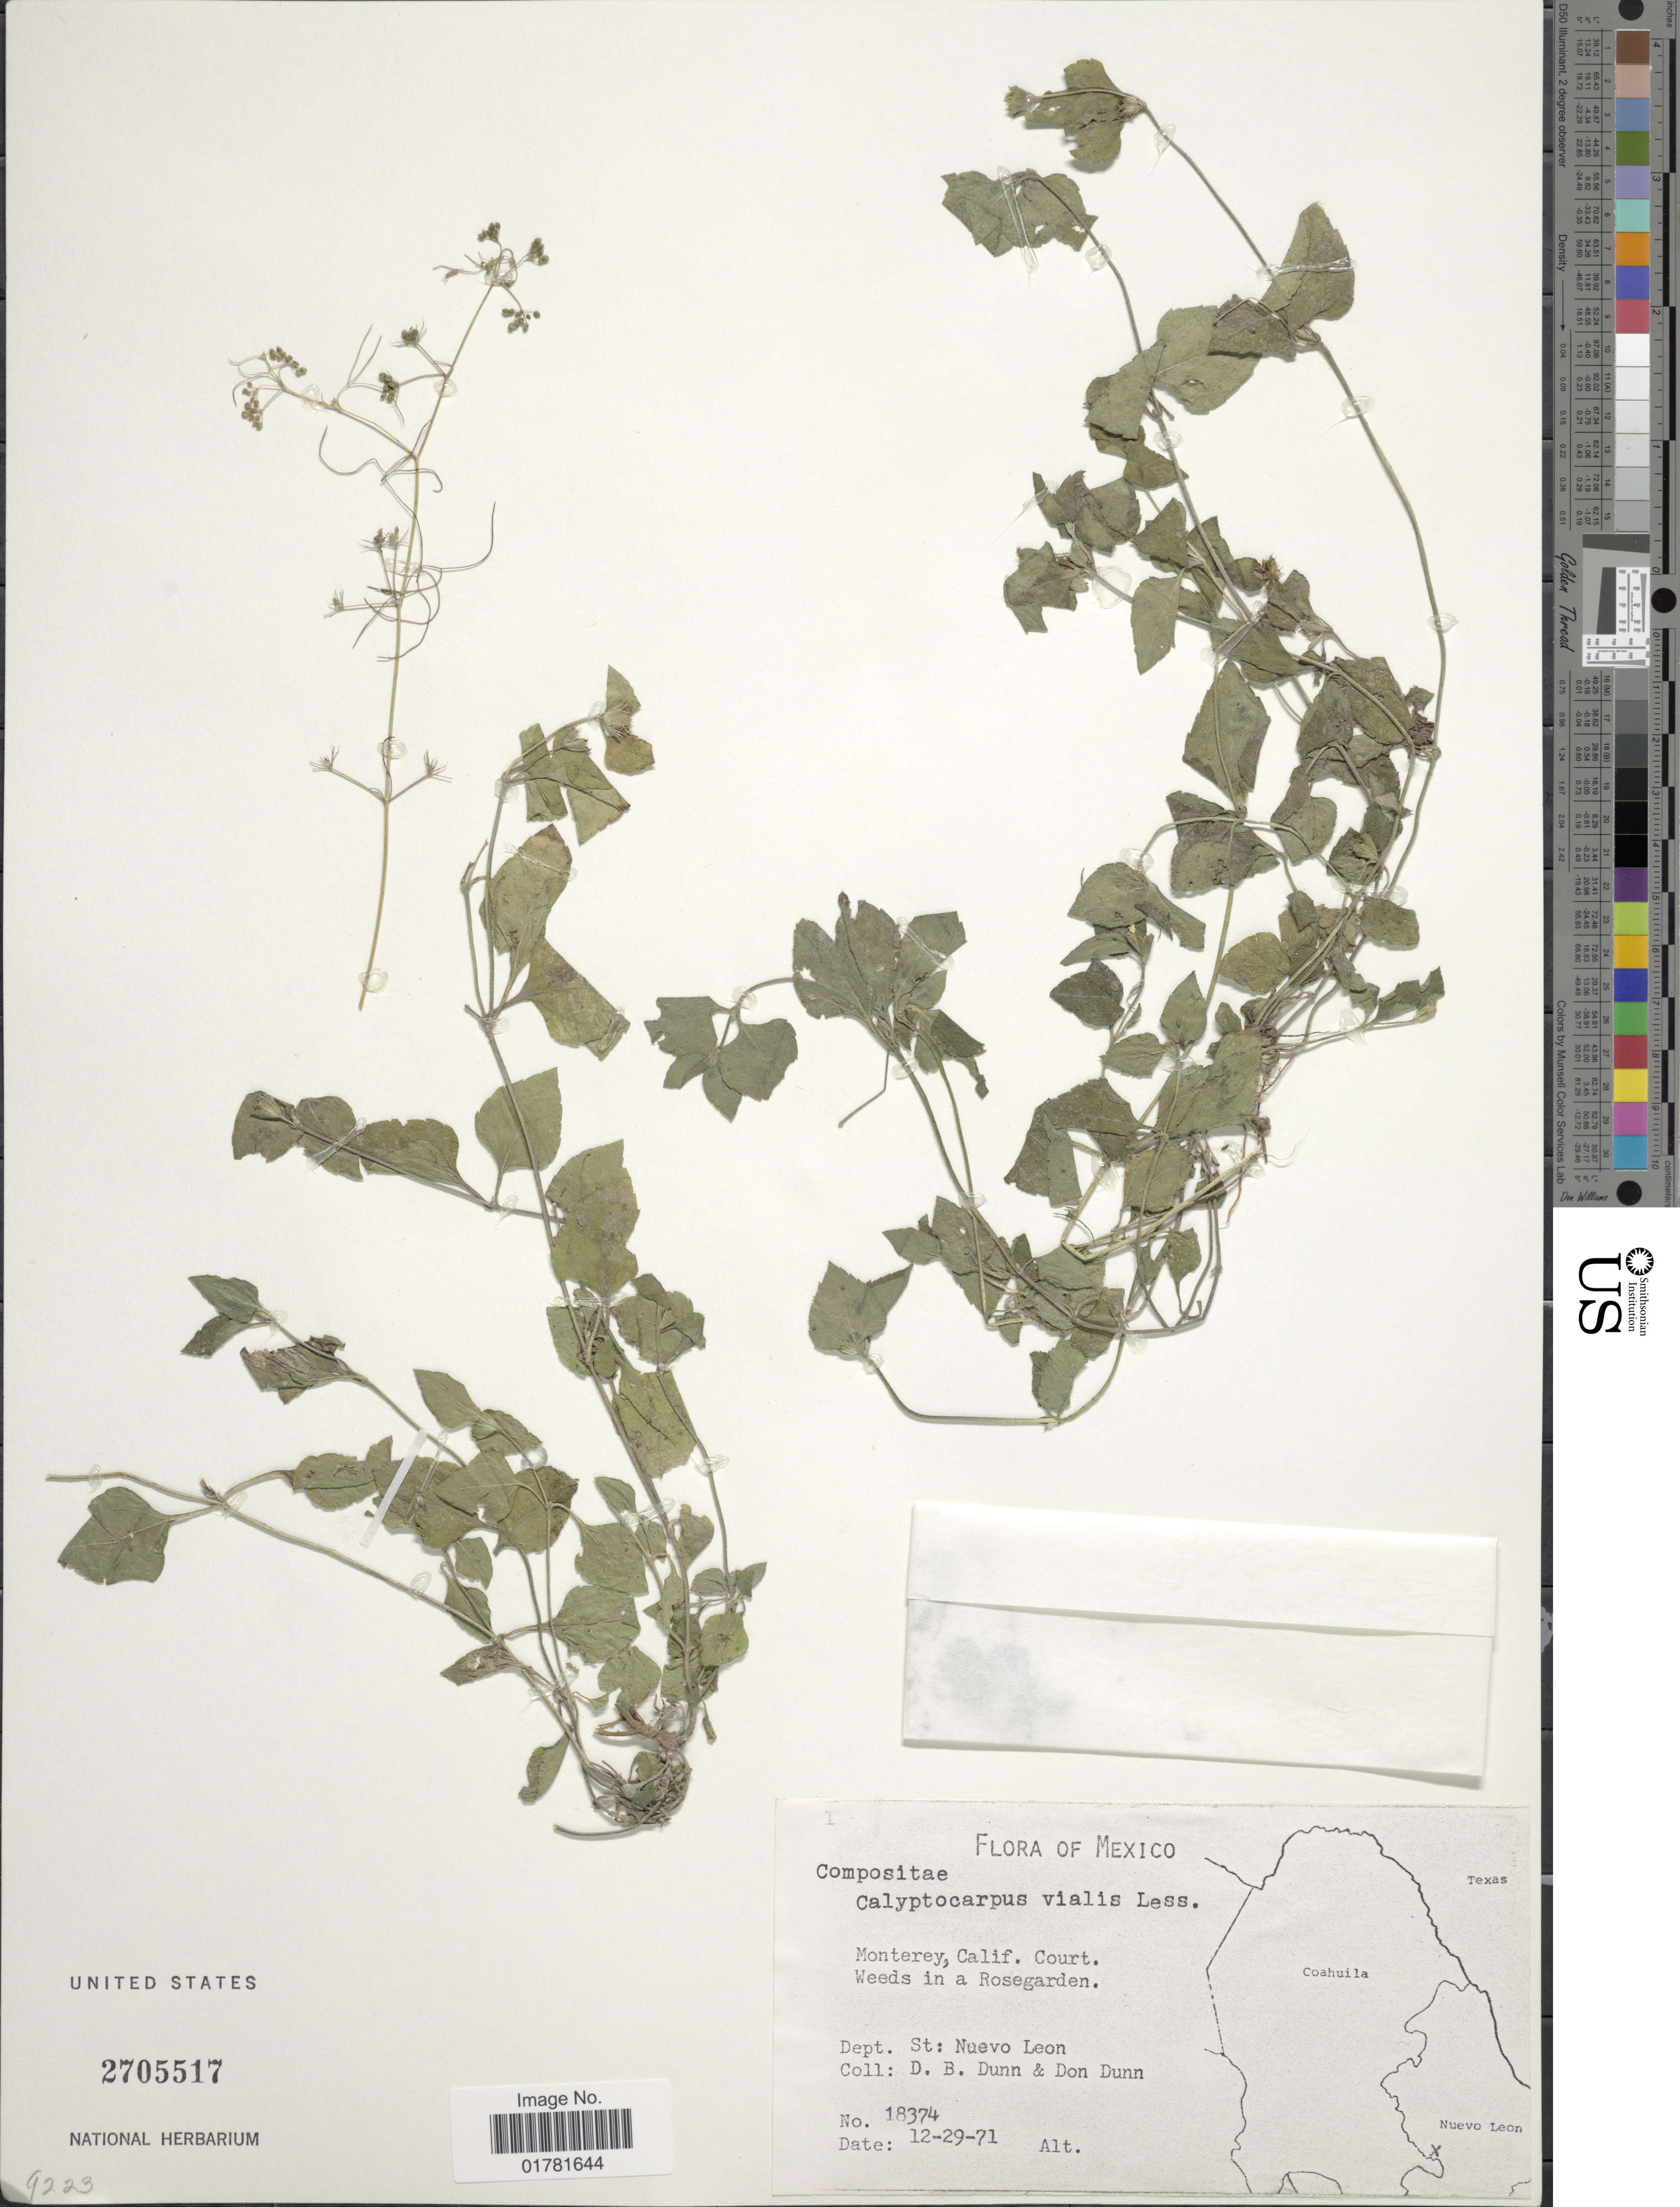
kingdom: Plantae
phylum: Tracheophyta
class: Magnoliopsida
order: Asterales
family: Asteraceae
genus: Calyptocarpus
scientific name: Calyptocarpus vialis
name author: Less.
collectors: D. B. Dunn & D. Dunn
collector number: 18374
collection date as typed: Transcribed d/m/y: 29/12/71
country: Mexico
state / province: Nuevo León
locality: Monterey, Calif. Court. Weeds in a Rosegarden, Dept. St: Nuevo Leon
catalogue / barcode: US 2705517